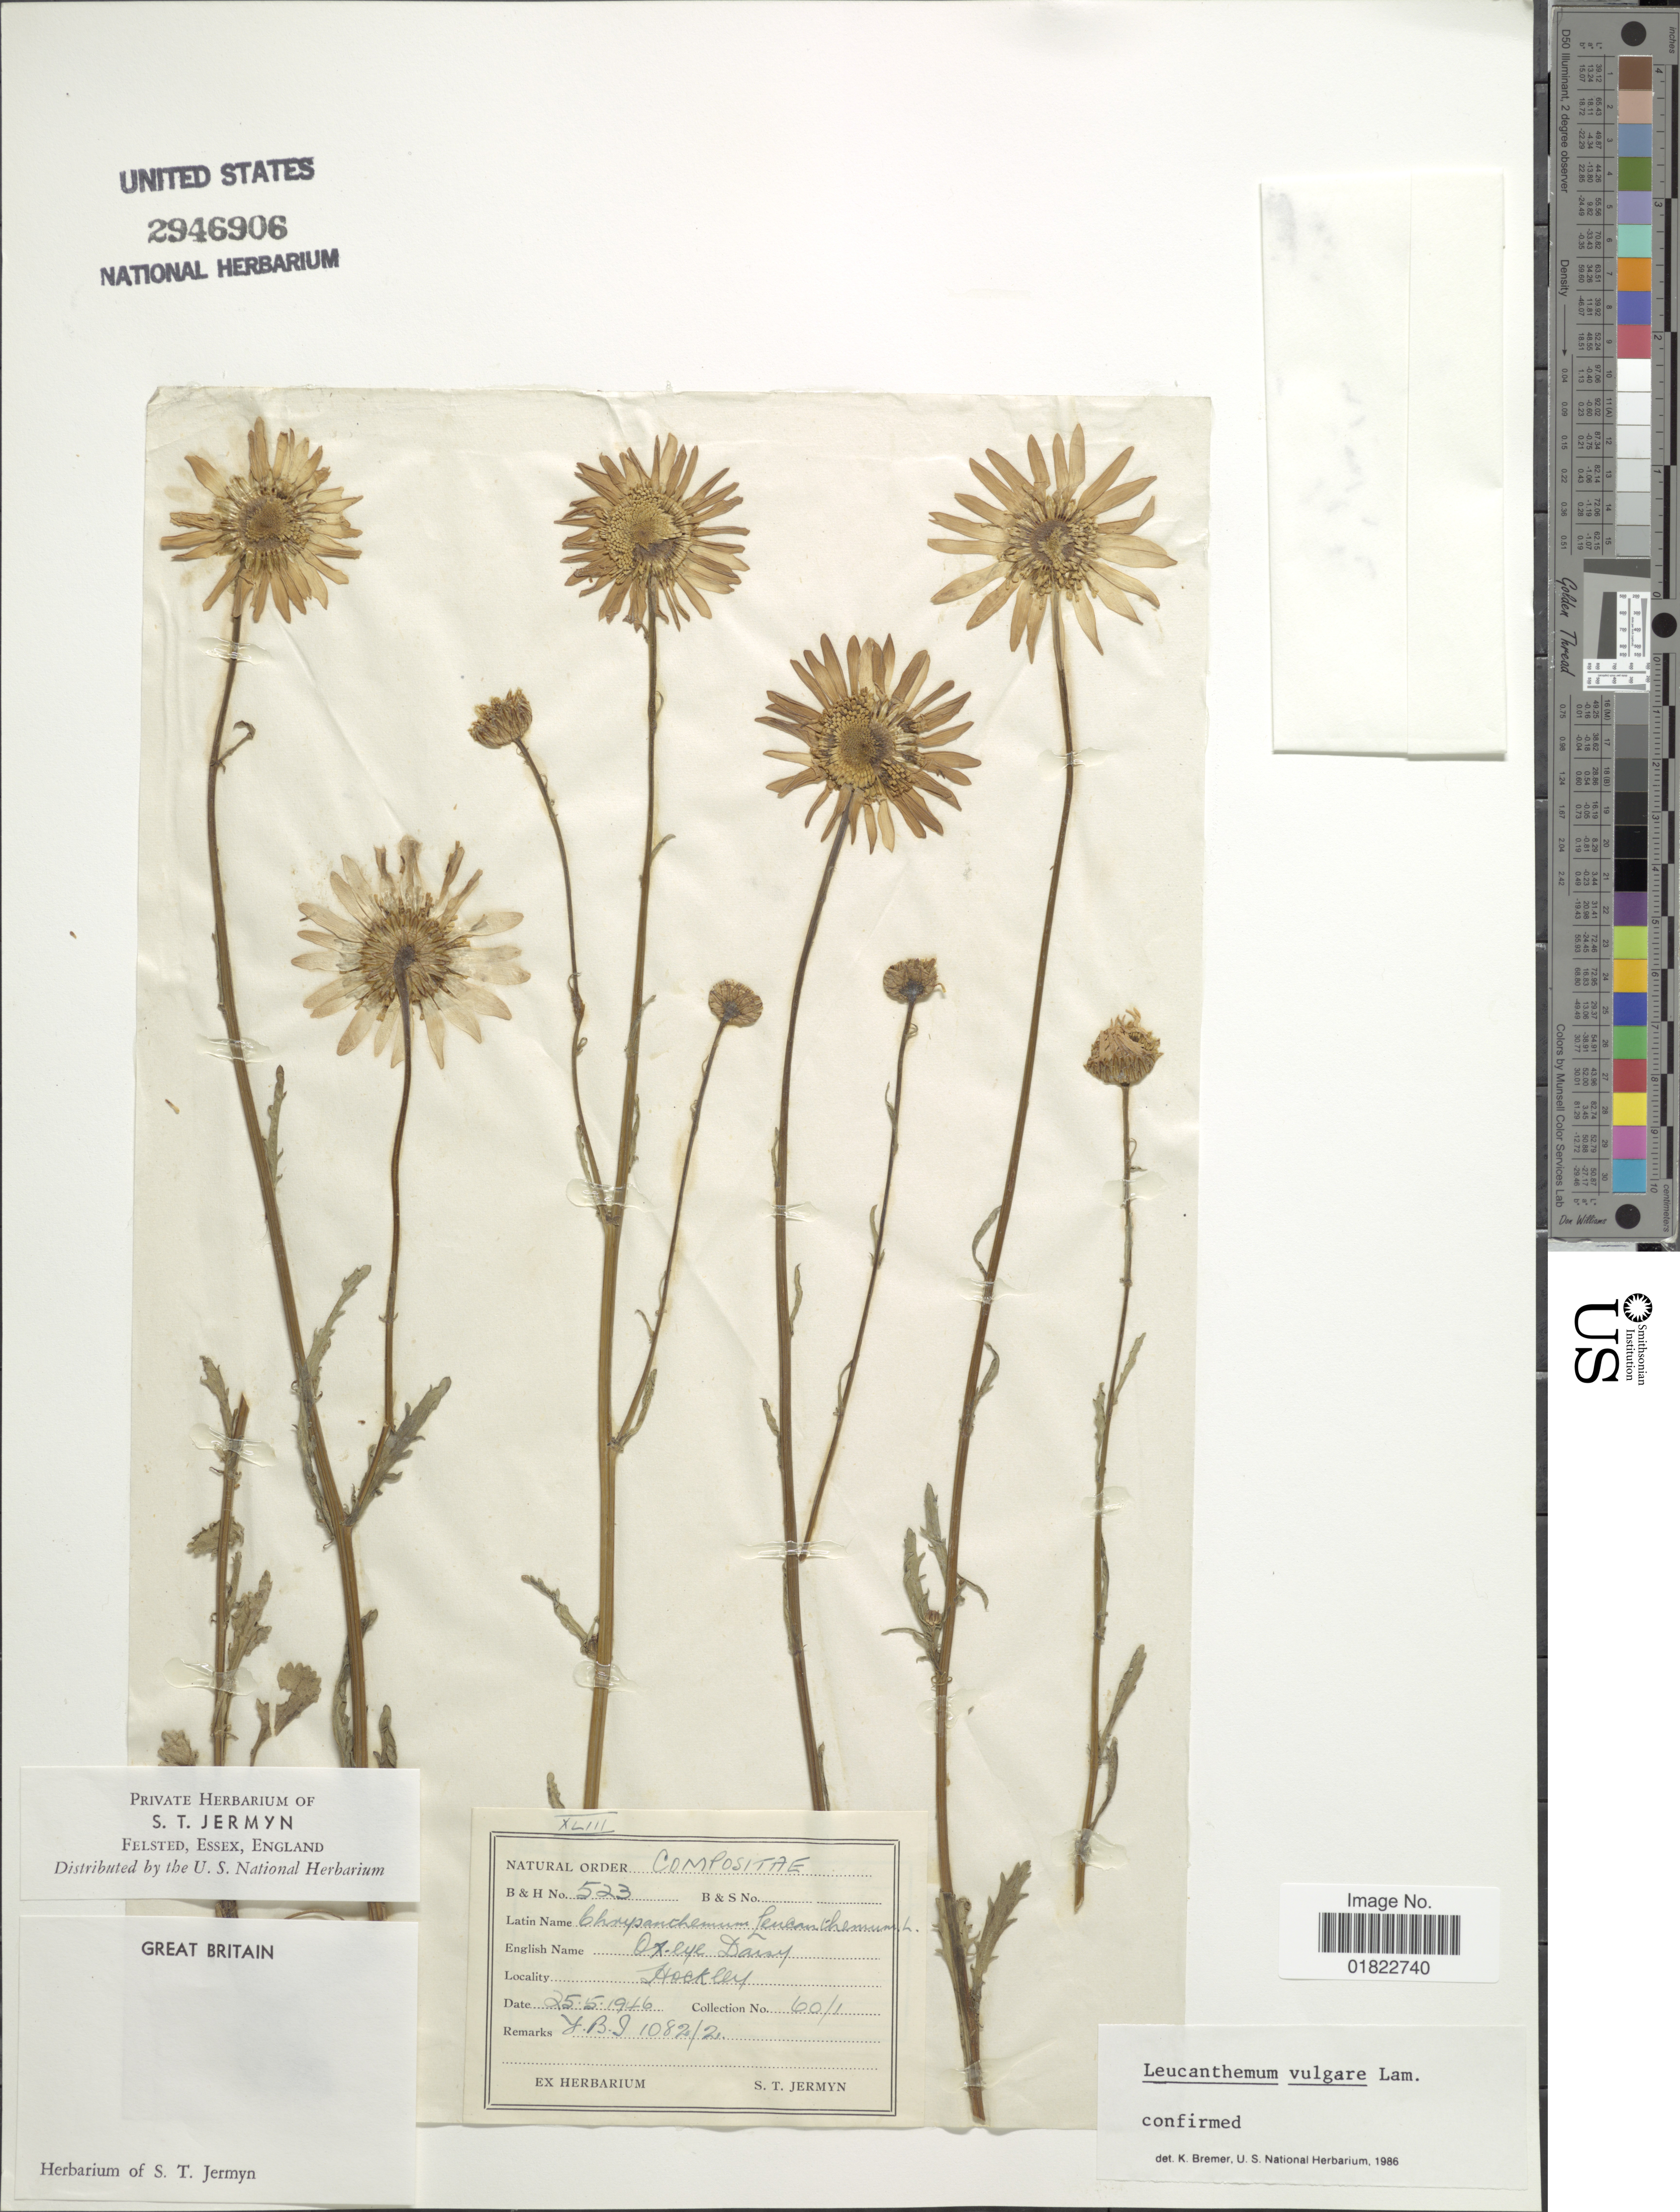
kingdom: Plantae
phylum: Tracheophyta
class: Magnoliopsida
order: Asterales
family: Asteraceae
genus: Leucanthemum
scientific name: Leucanthemum vulgare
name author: Lam.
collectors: S. Jermyn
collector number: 60/1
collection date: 1916-05-25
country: United Kingdom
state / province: England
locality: Ox-eye Darsy, Hockley. Great Britain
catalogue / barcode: US 2946906